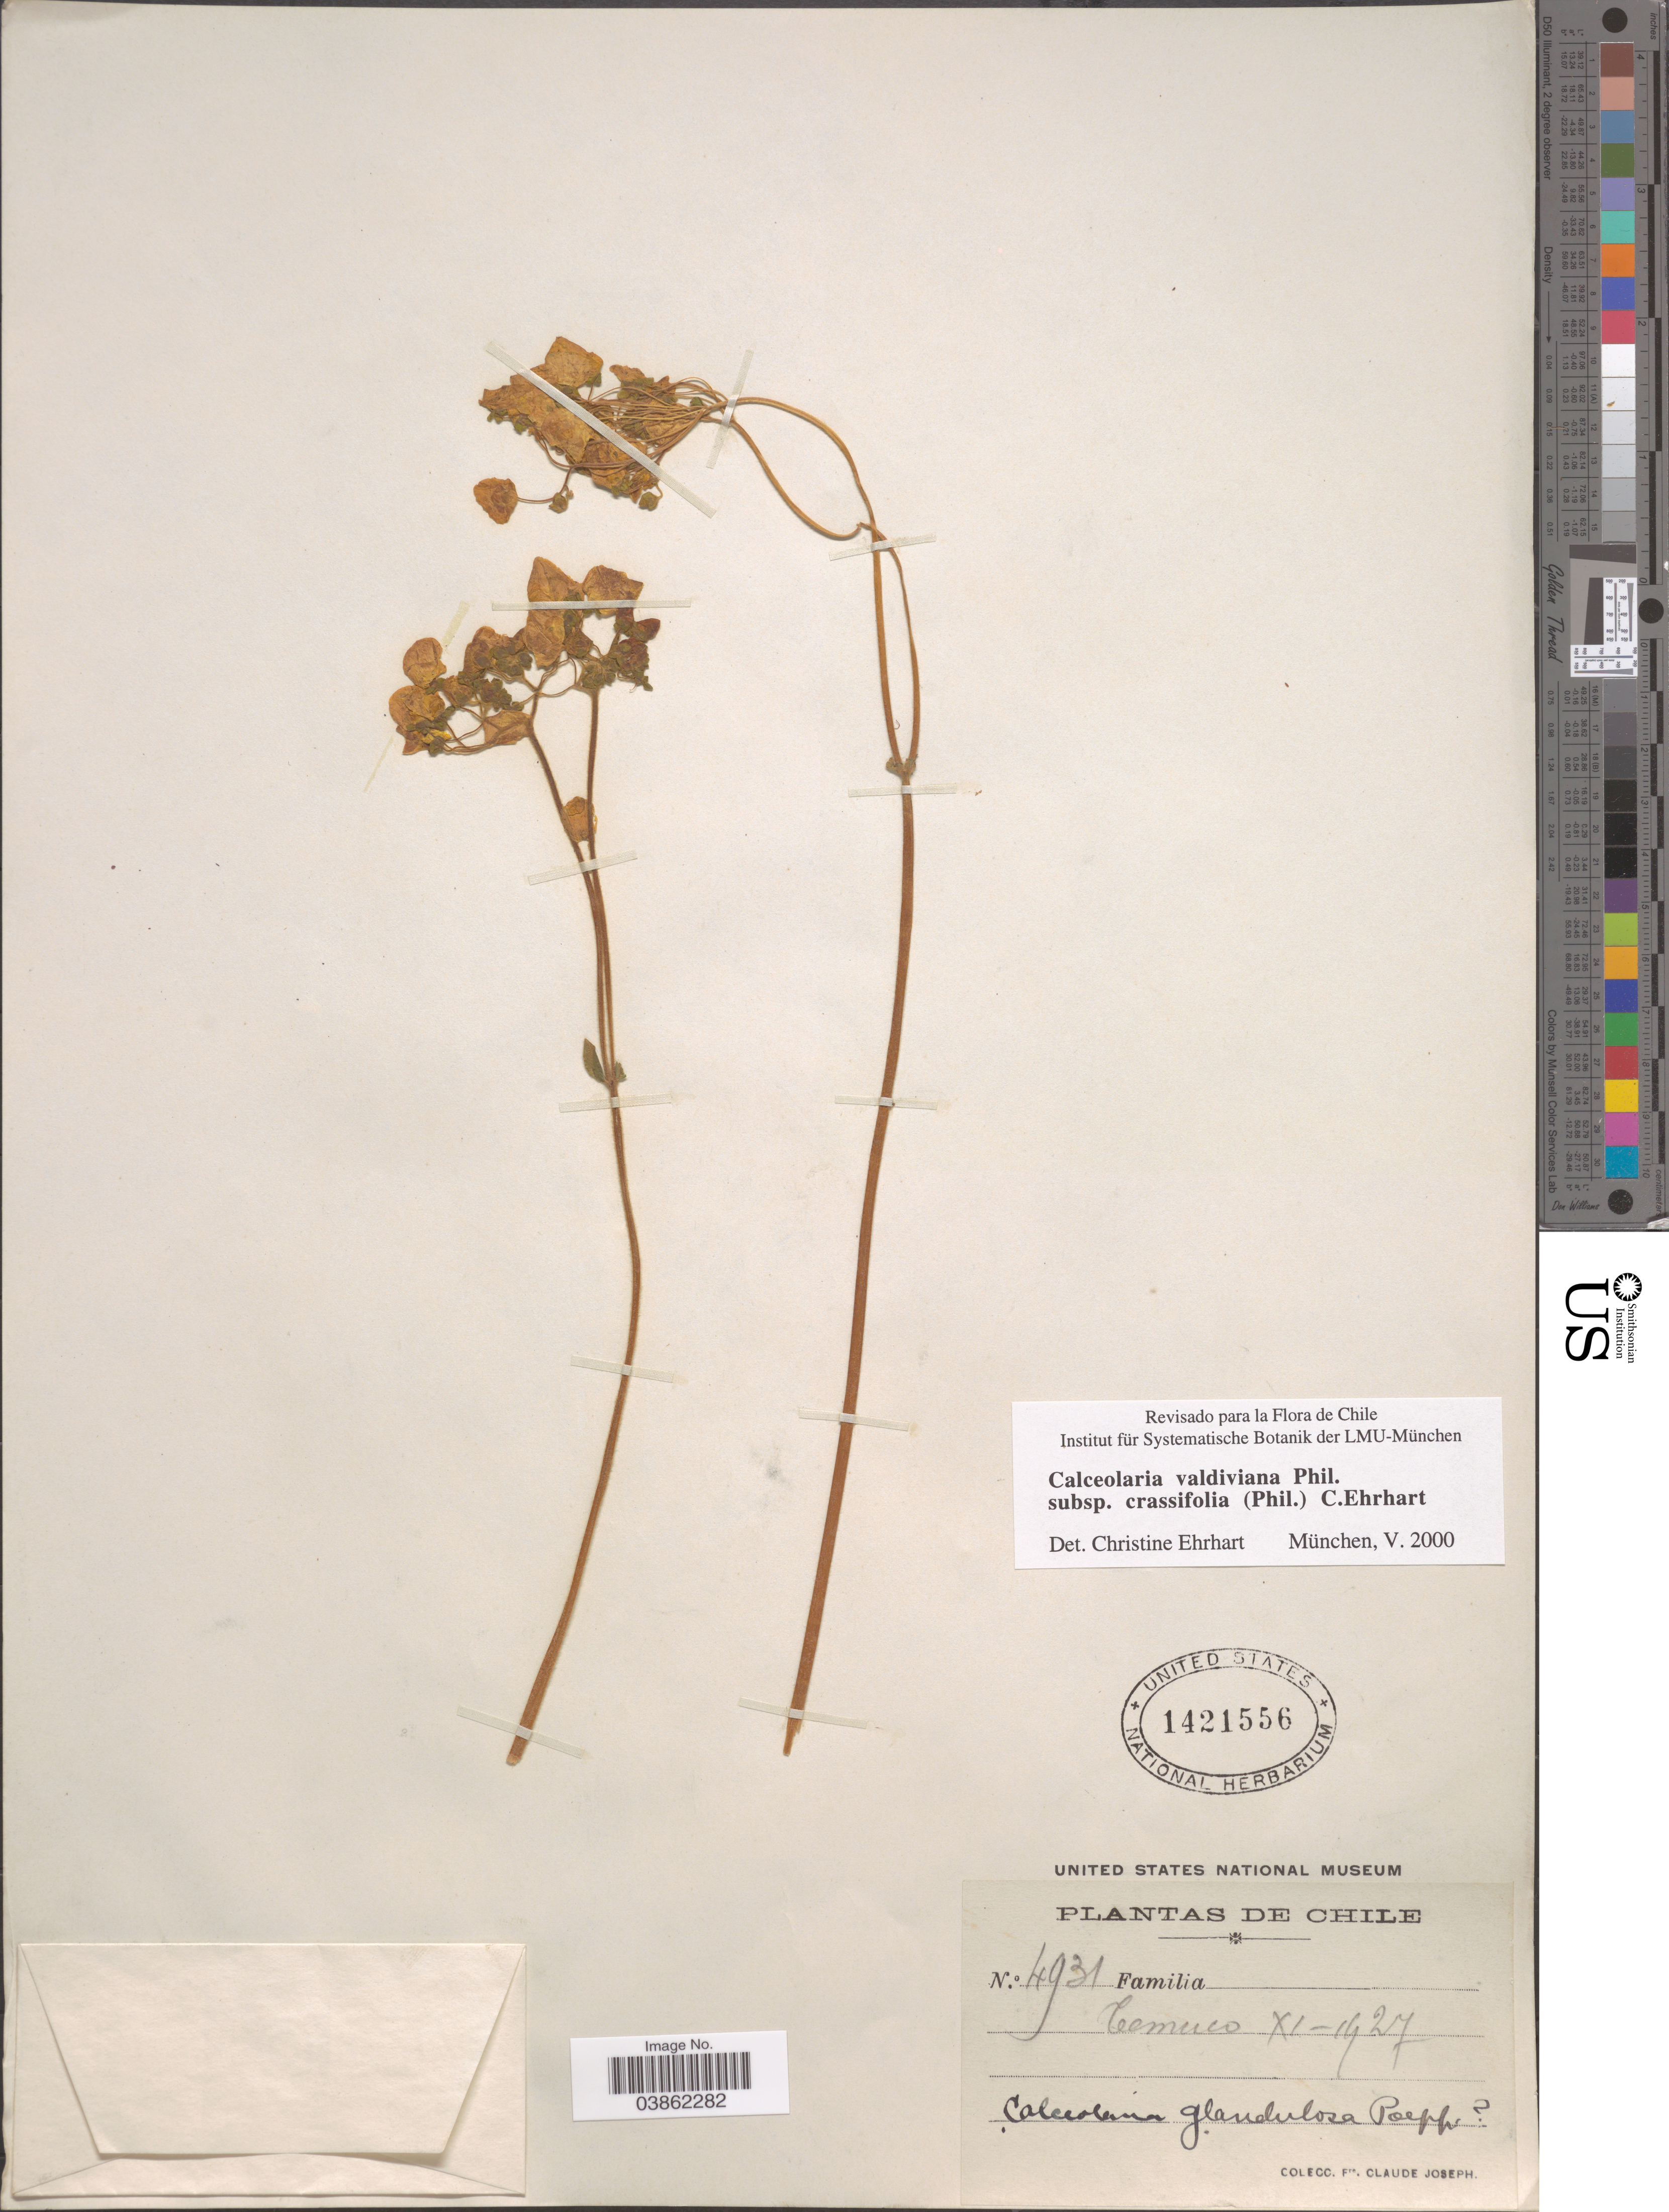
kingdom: Plantae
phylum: Tracheophyta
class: Magnoliopsida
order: Lamiales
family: Calceolariaceae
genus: Calceolaria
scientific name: Calceolaria valdiviana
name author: Phil.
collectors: Bro. Claude-Joseph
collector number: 4931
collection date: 1927-11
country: Chile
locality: Temuco.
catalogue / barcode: US 1421556